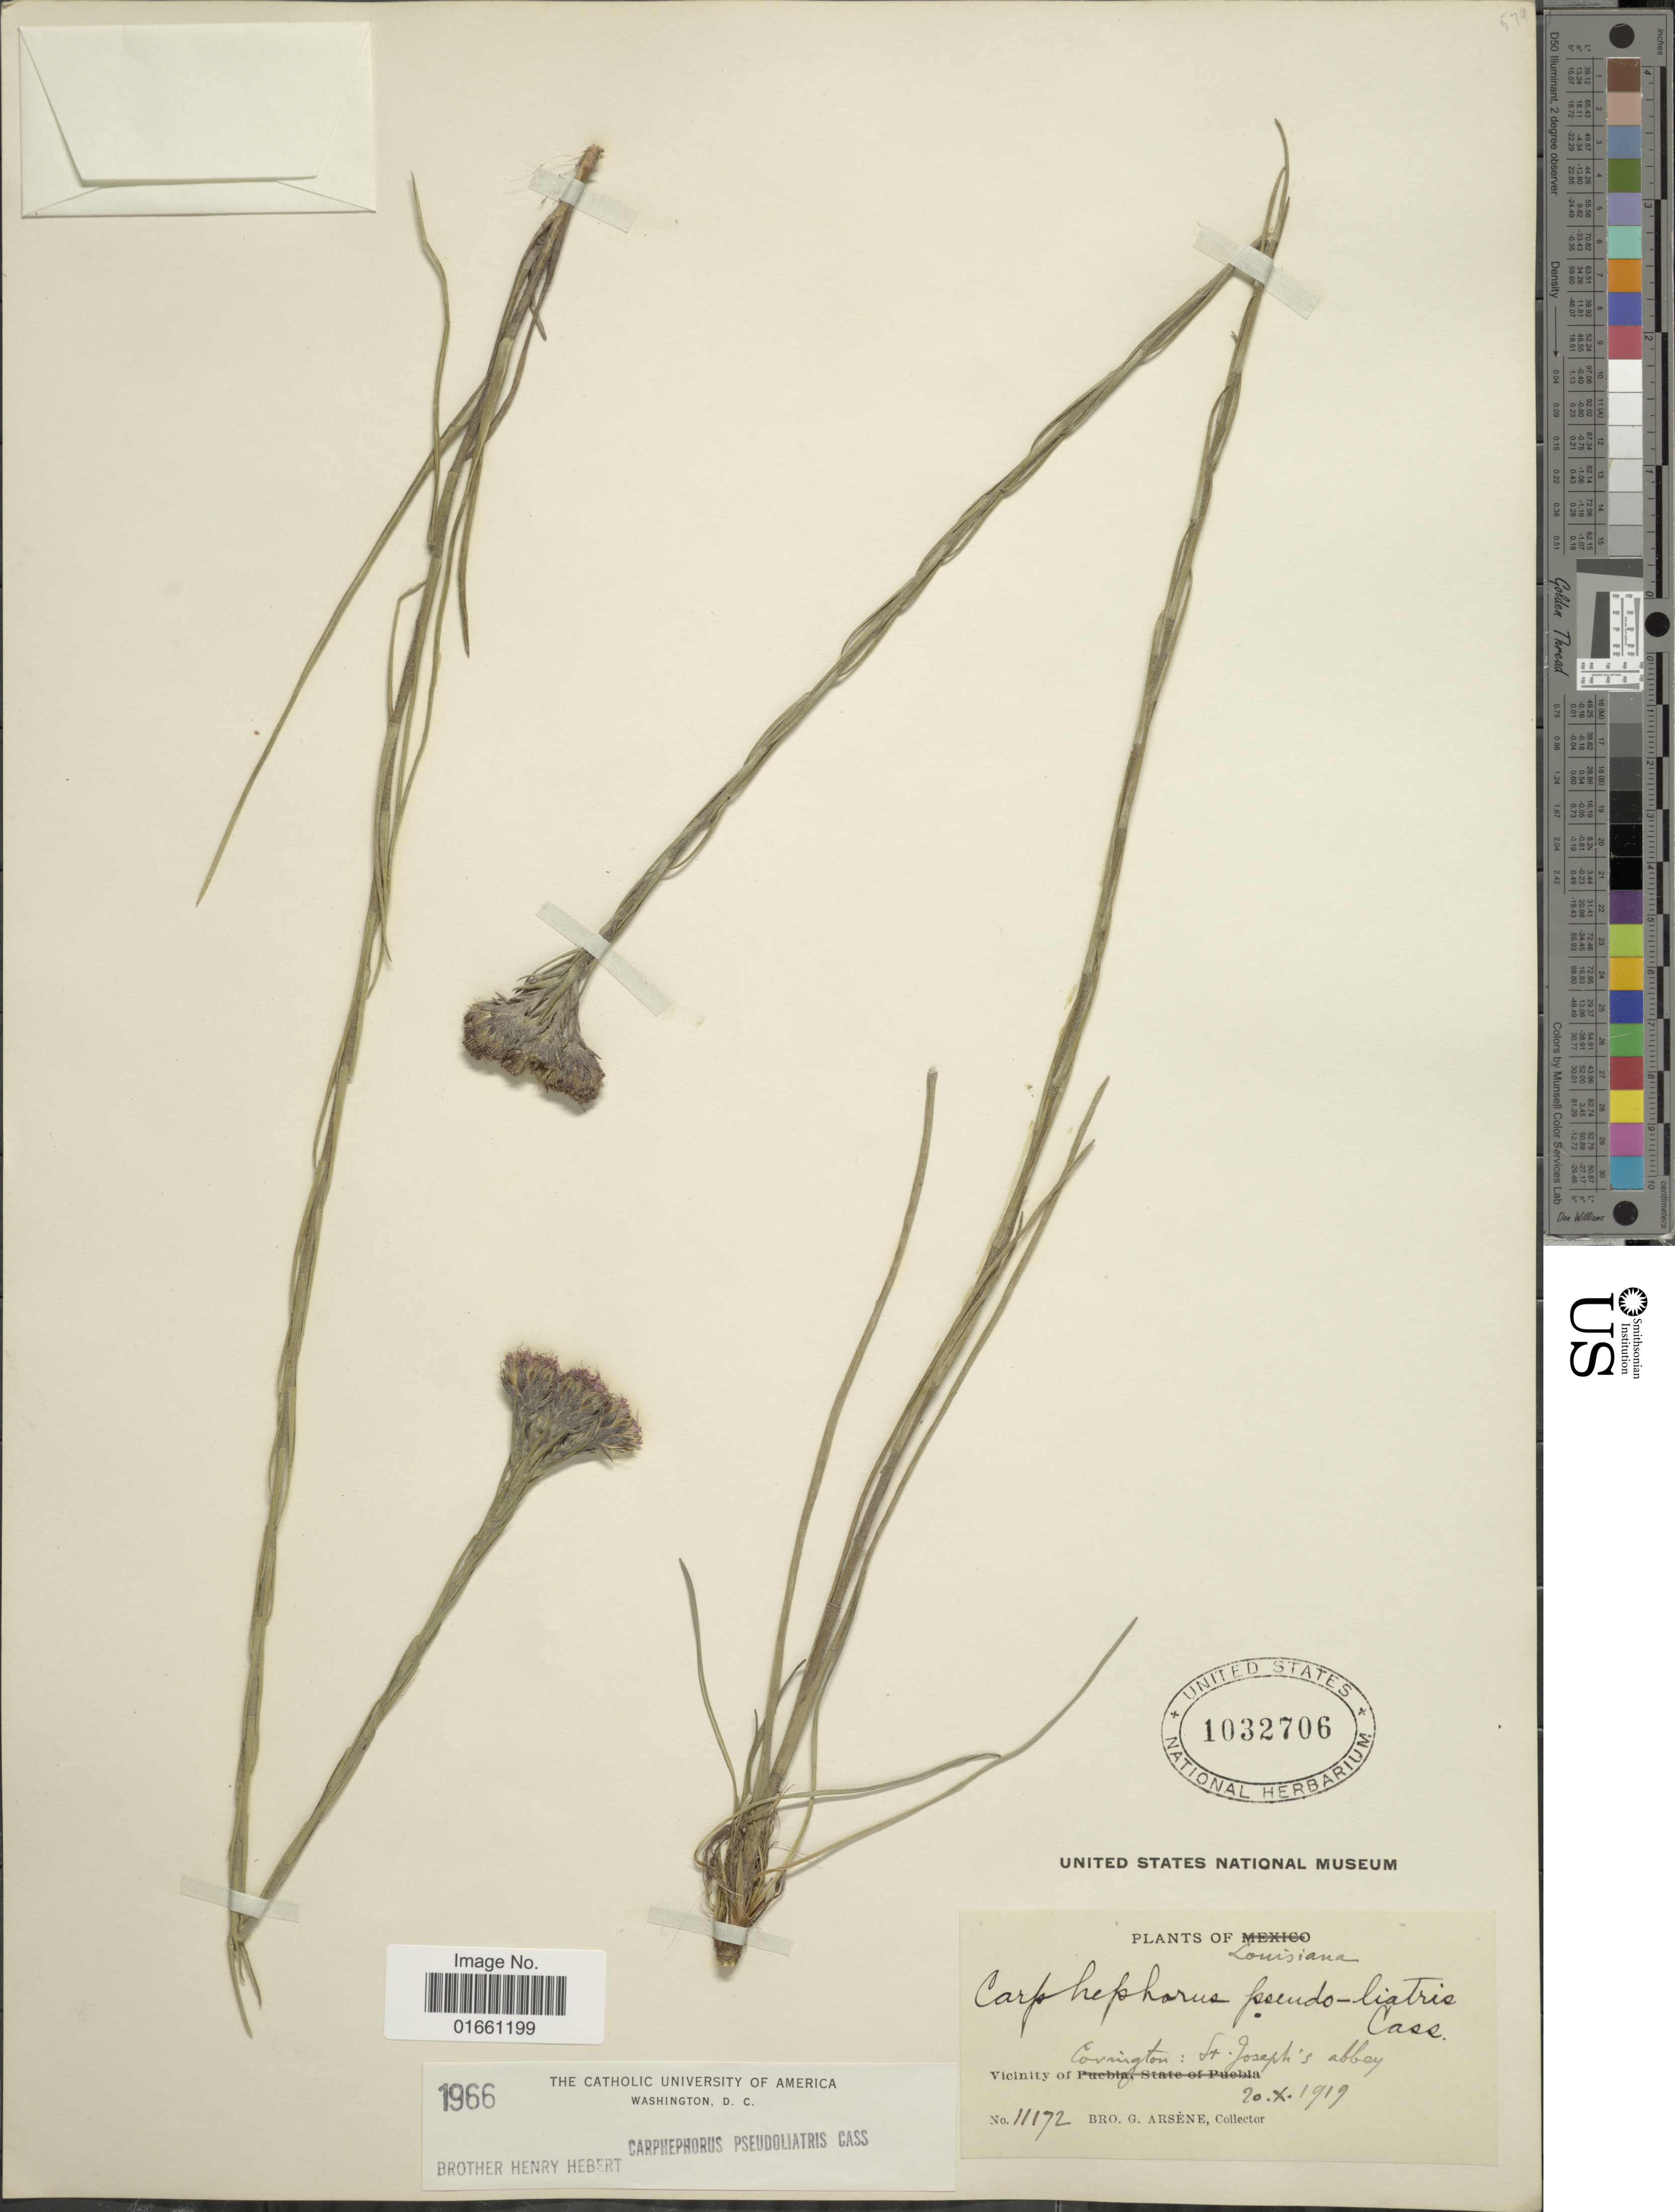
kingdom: Plantae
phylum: Tracheophyta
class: Magnoliopsida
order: Asterales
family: Asteraceae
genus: Carphephorus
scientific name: Carphephorus pseudoliatris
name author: Cass.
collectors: Bro. G. Arsène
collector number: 11172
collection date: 1919-10-20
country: United States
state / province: Louisiana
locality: Vicinity of Corington: St Joseph's Abbey.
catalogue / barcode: US 1032706